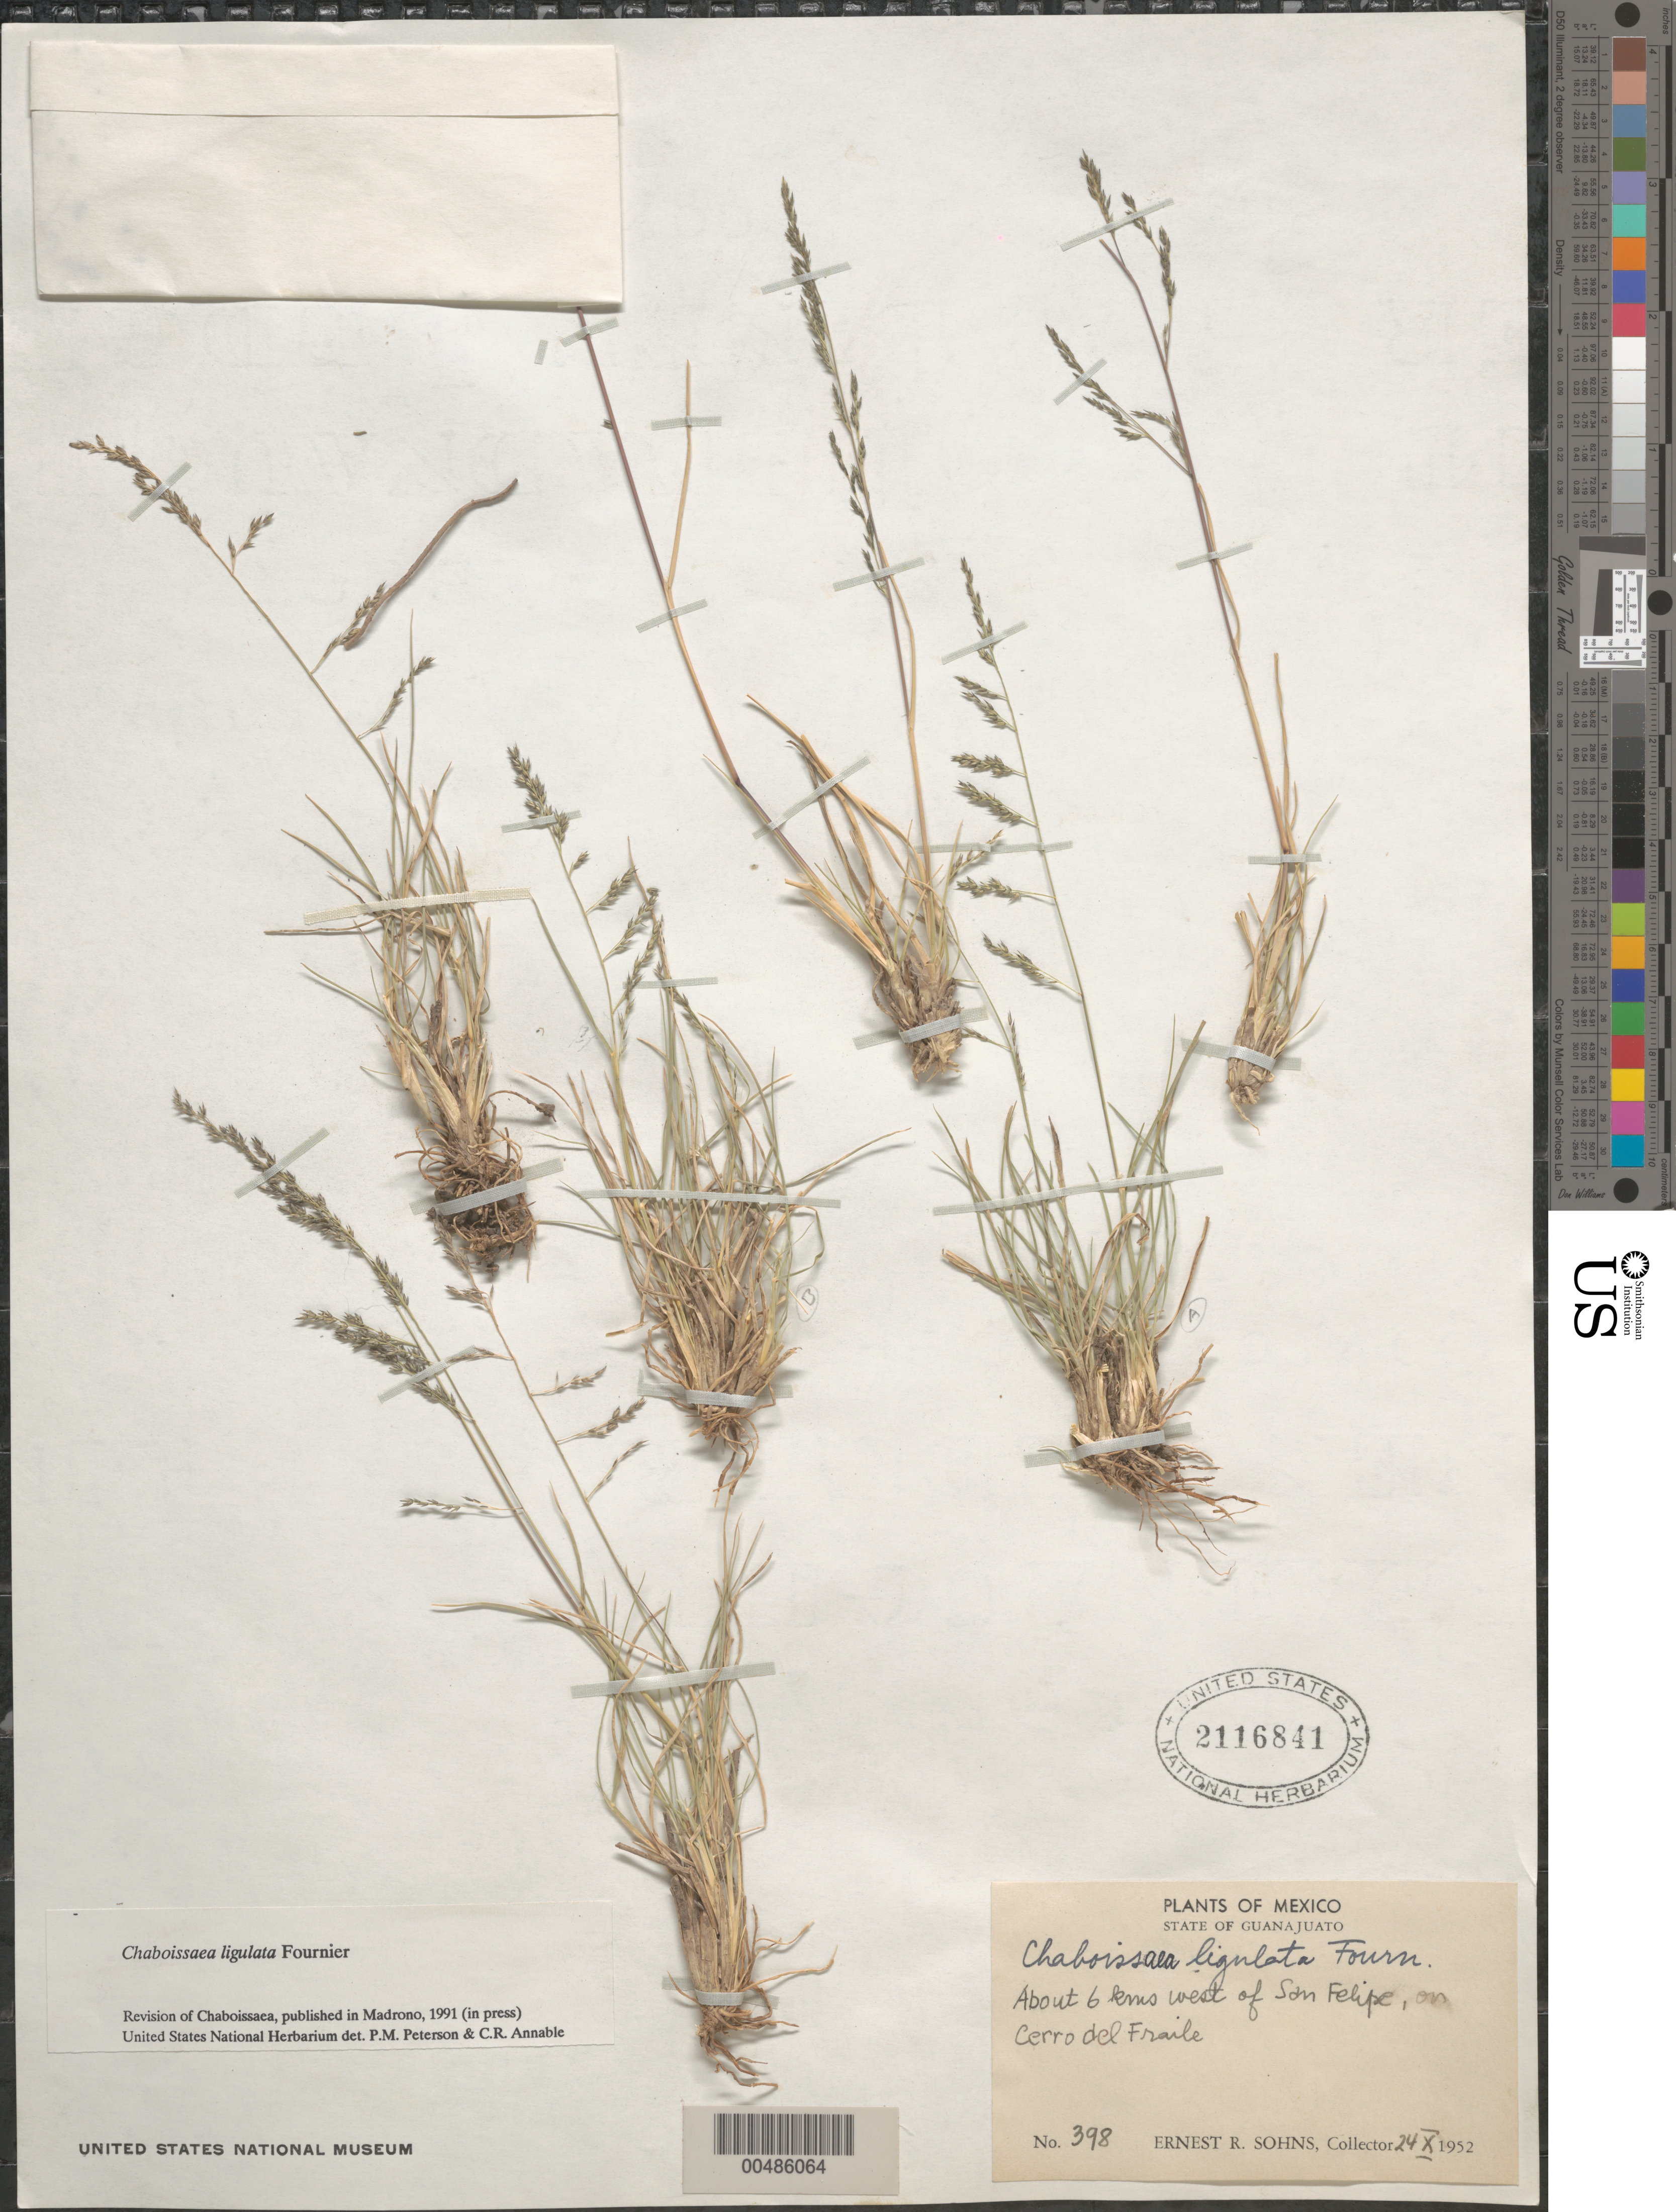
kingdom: Plantae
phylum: Tracheophyta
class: Liliopsida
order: Poales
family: Poaceae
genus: Chaboissaea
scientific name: Chaboissaea ligulata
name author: E. Fourn.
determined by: Peterson, P. M.; Annable, C. R.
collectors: E. R. Sohns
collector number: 398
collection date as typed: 24 Oct 1952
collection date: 1952-10-24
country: Mexico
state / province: Guanajuato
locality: About 6 km W of San Felipe, Cerro del Fraile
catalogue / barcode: US 2116841